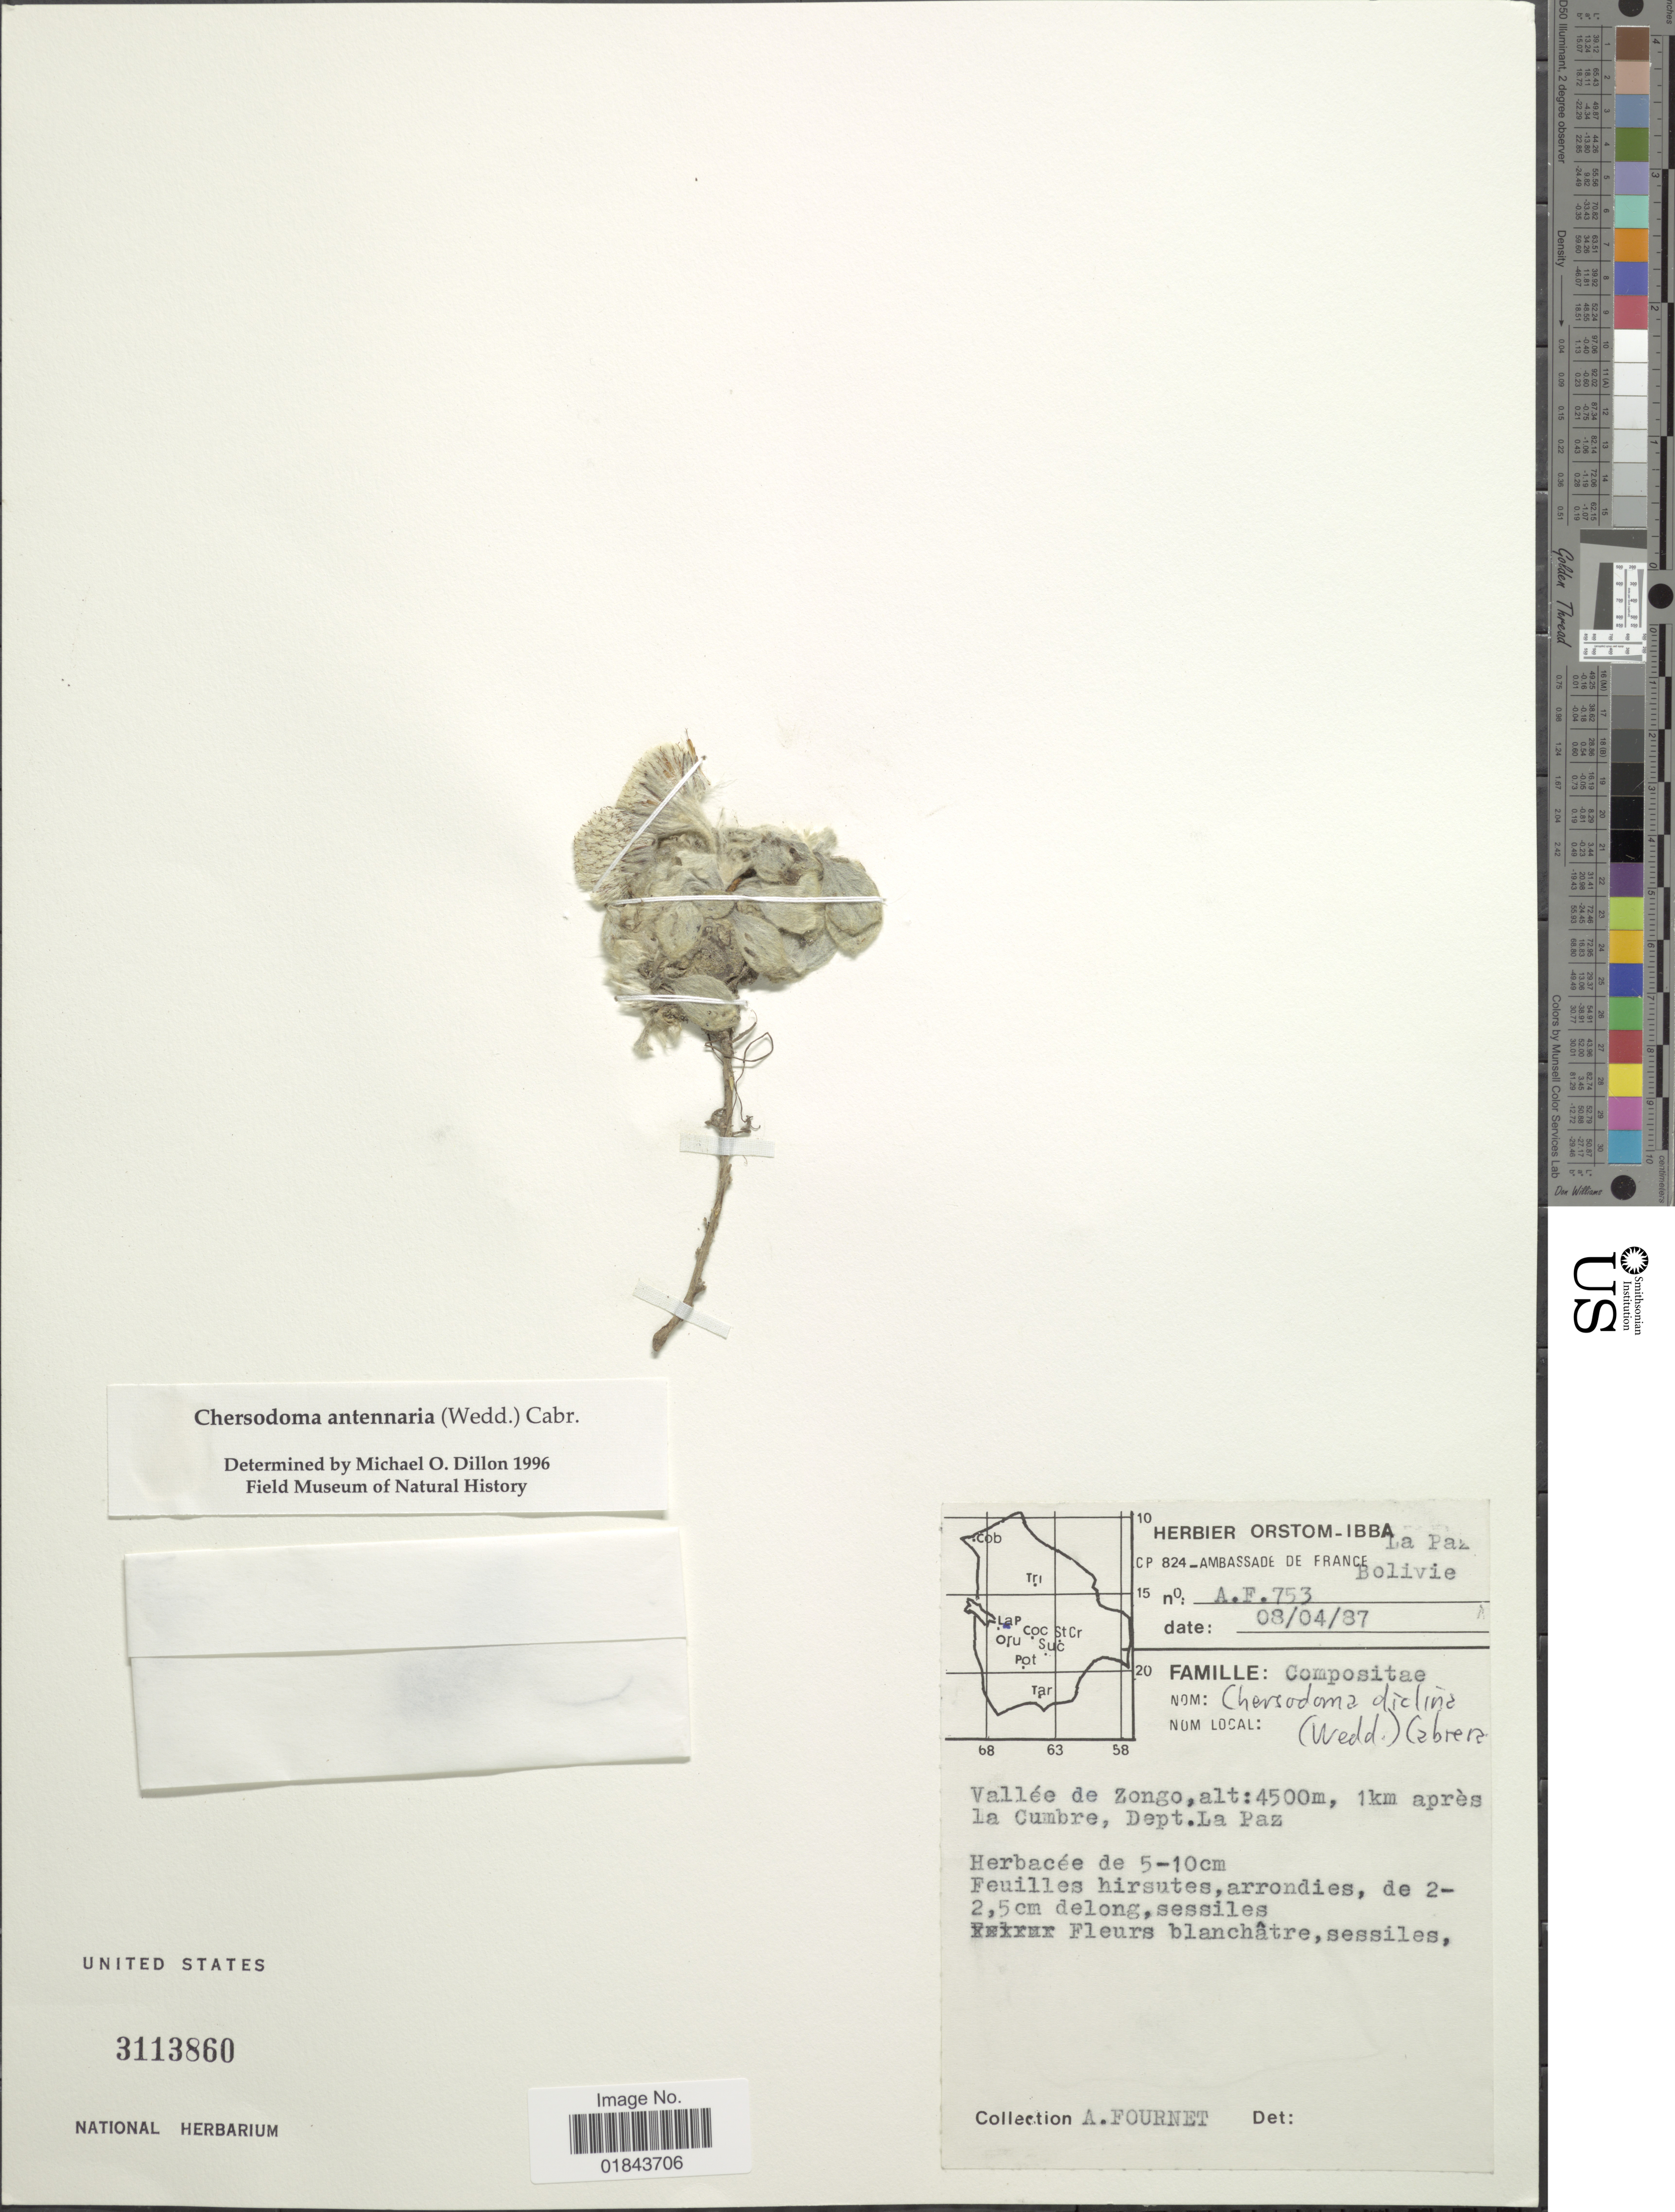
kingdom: Plantae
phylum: Tracheophyta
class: Magnoliopsida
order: Asterales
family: Asteraceae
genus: Chersodoma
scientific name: Chersodoma antennaria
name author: (Wedd.) Cabrera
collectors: A. Fournet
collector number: A.F. 753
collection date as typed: Transcribed d/m/y: 8/4/87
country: Bolivia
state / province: La Paz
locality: Vallee de Zongo, 1 km apres la Cumbre, Dept. La Paz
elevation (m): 4500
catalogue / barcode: US 3113860